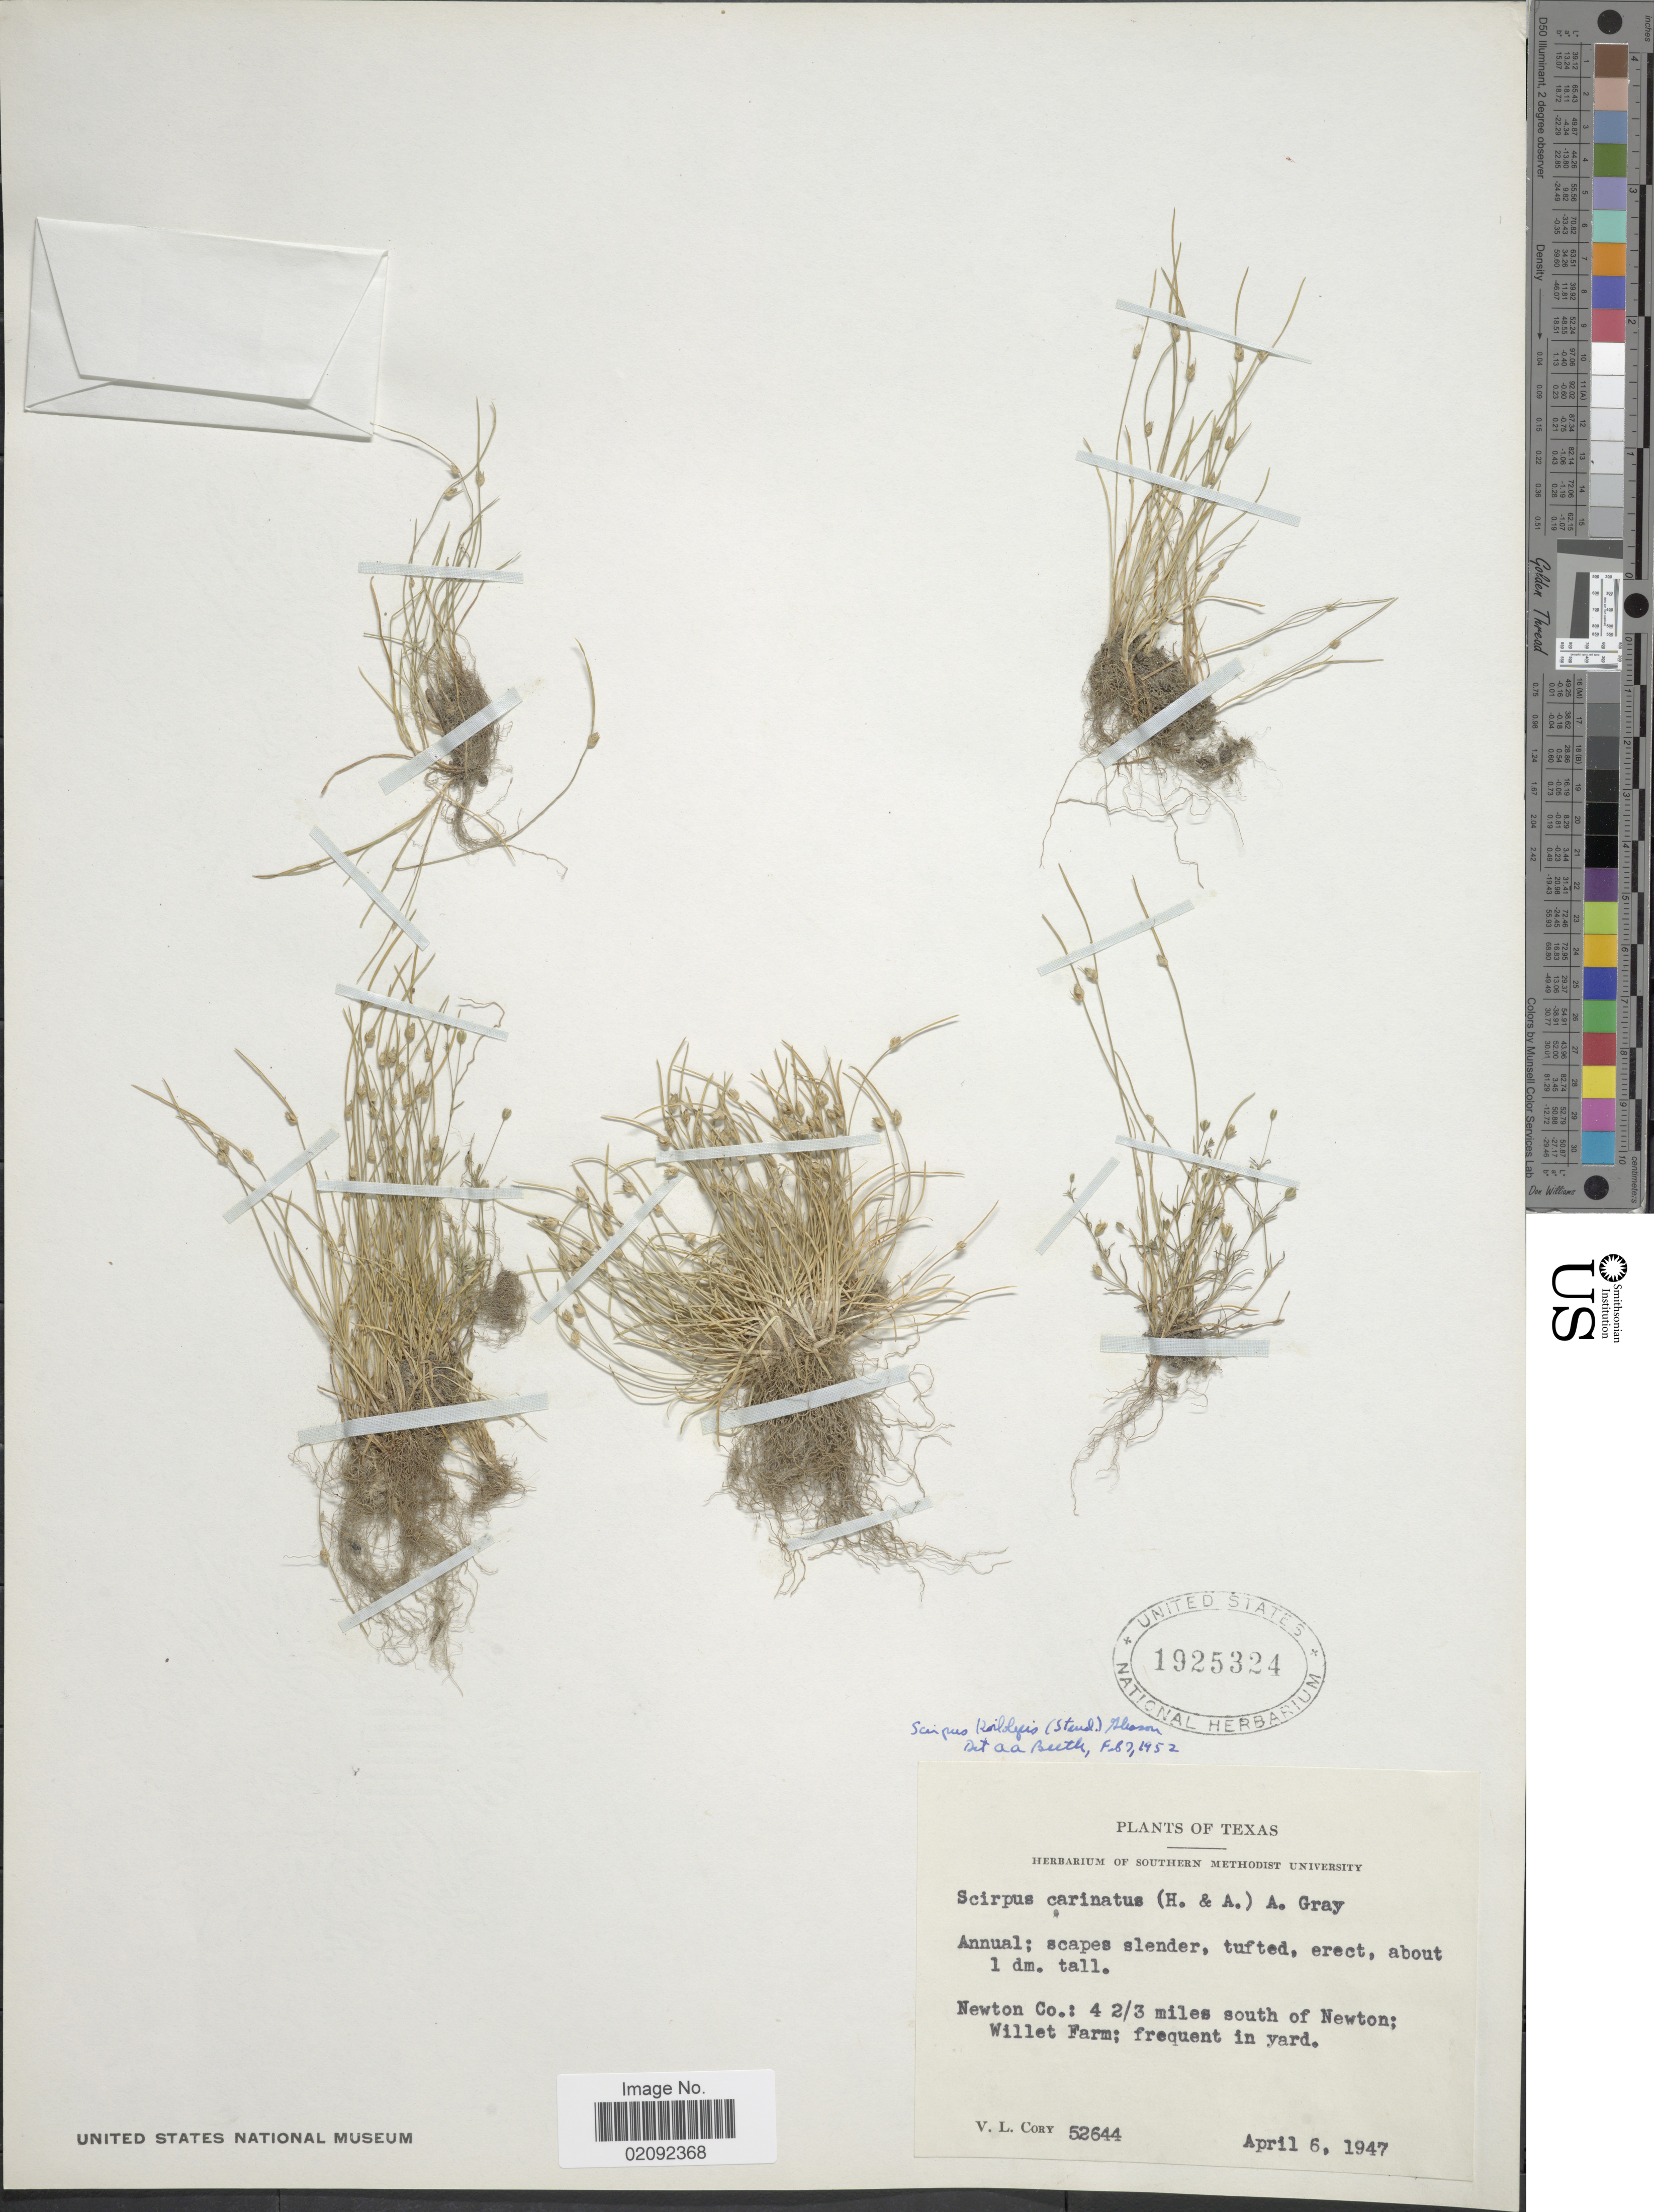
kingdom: Plantae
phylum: Tracheophyta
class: Liliopsida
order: Poales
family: Cyperaceae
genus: Isolepis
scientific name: Isolepis carinata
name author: Hook. & Arn. ex Torr.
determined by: Strong, M. T., (US), Smithsonian Institution - National Museum of Natural History (UNITED STATES)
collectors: V. Cory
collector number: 52644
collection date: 1947-04-06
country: United States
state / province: Texas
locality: Newton Co: 4 2/3 miles south of Newton; Willet Farm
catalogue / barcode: US 1925324